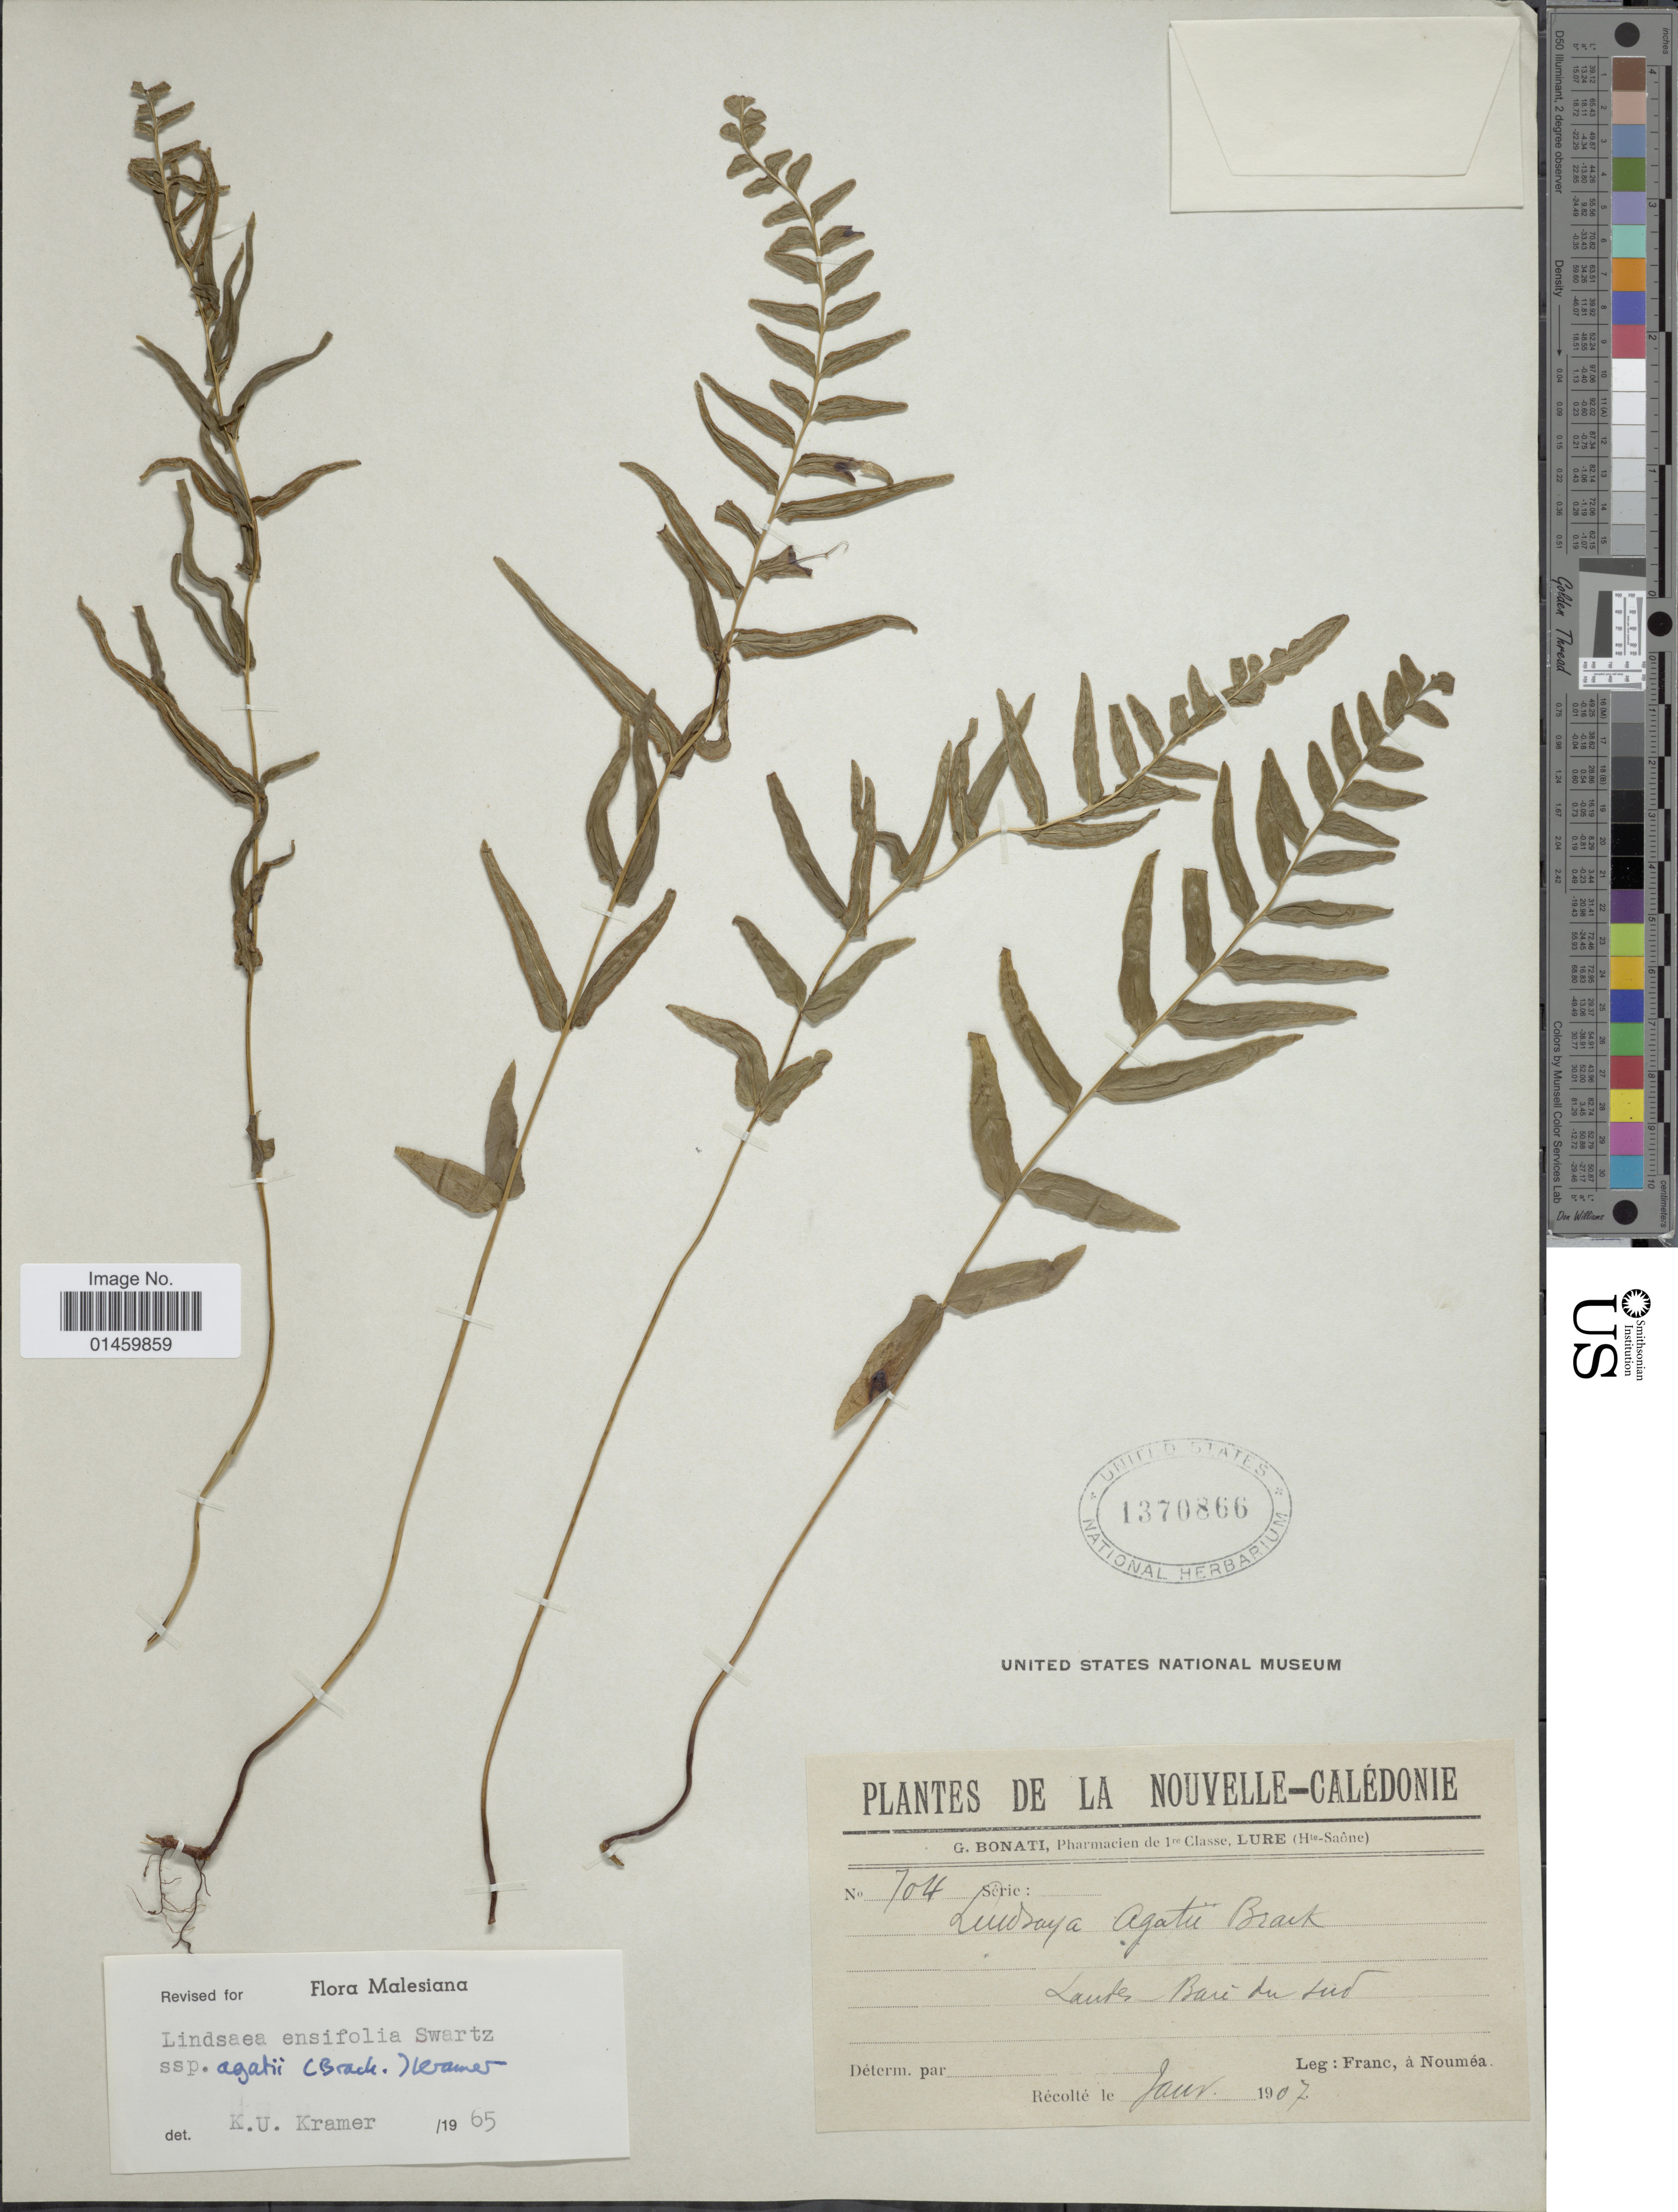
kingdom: Plantae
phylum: Tracheophyta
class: Polypodiopsida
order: Polypodiales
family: Lindsaeaceae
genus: Lindsaea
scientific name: Lindsaea ensifolia subsp. agatii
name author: (Brack.) K.U. Kramer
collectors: Franc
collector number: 704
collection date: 1907-01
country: New Caledonia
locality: La Nouvelle-Caledonie. lautes-Bari du sud.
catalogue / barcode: US 1370866